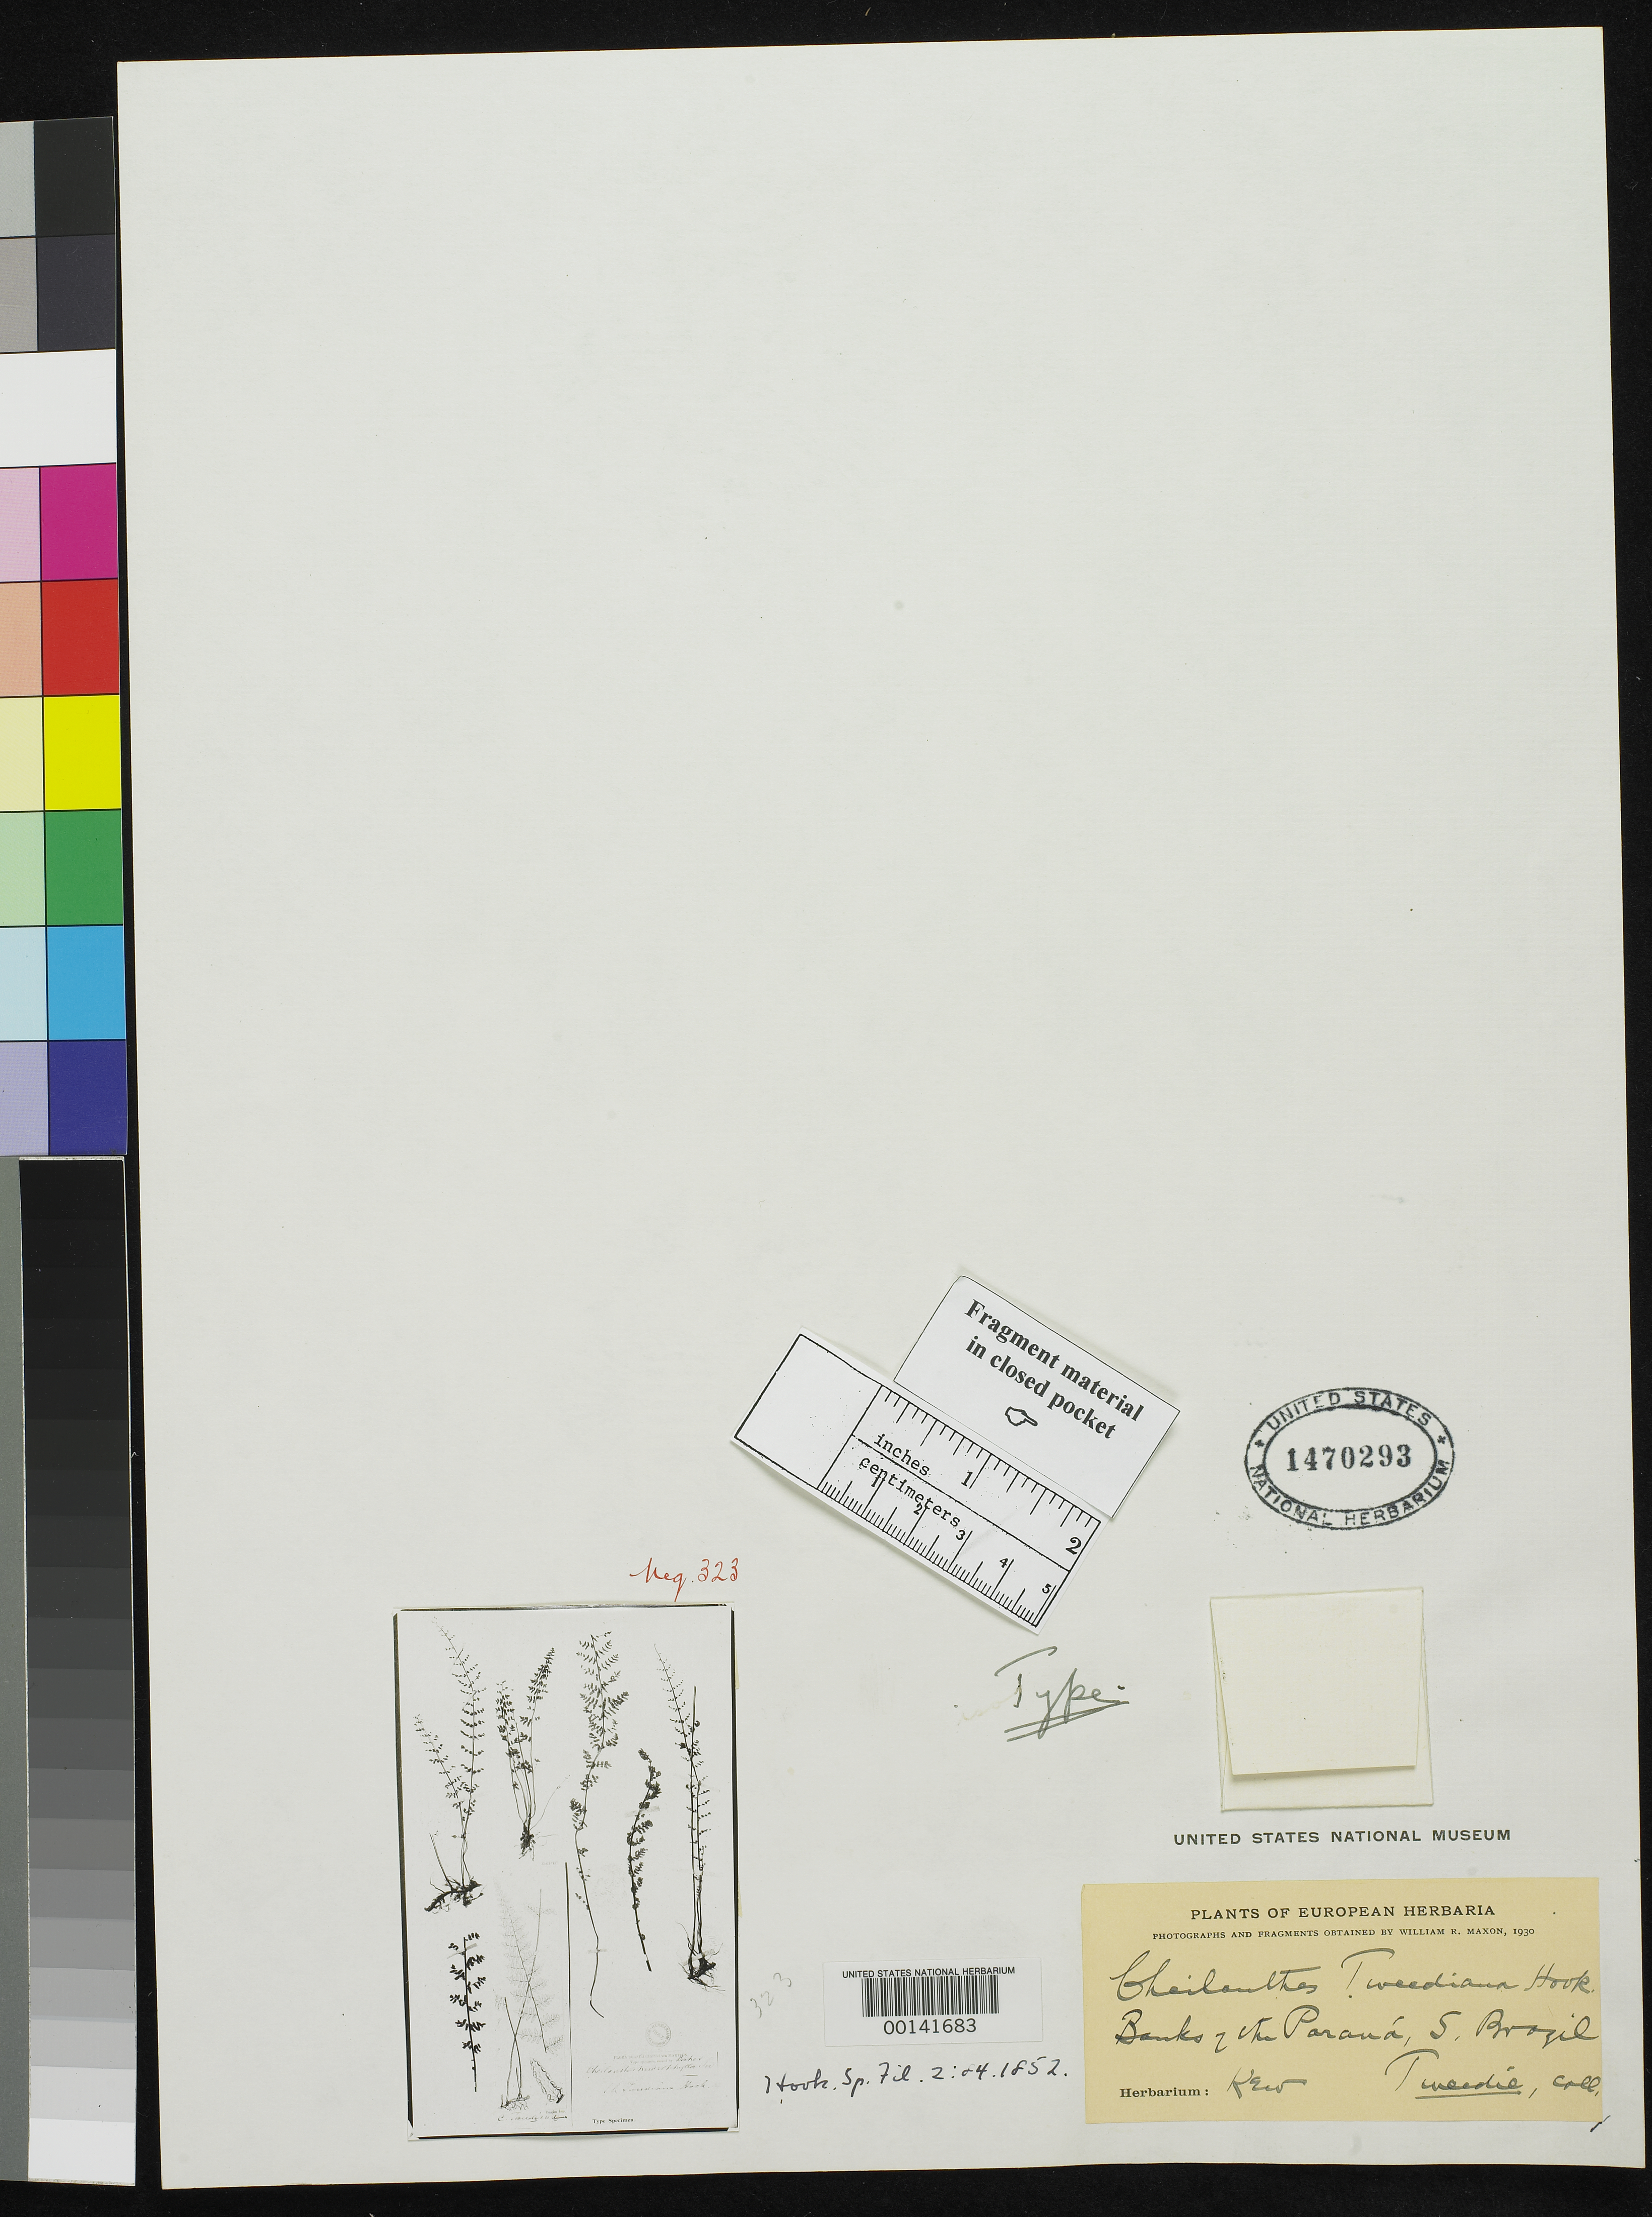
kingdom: Plantae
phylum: Tracheophyta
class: Polypodiopsida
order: Polypodiales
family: Pteridaceae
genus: Cheilanthes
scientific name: Cheilanthes tweediana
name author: Hook.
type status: Type Fragment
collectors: J. Tweedie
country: Brazil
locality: Banks of Parana.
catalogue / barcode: US 1470293